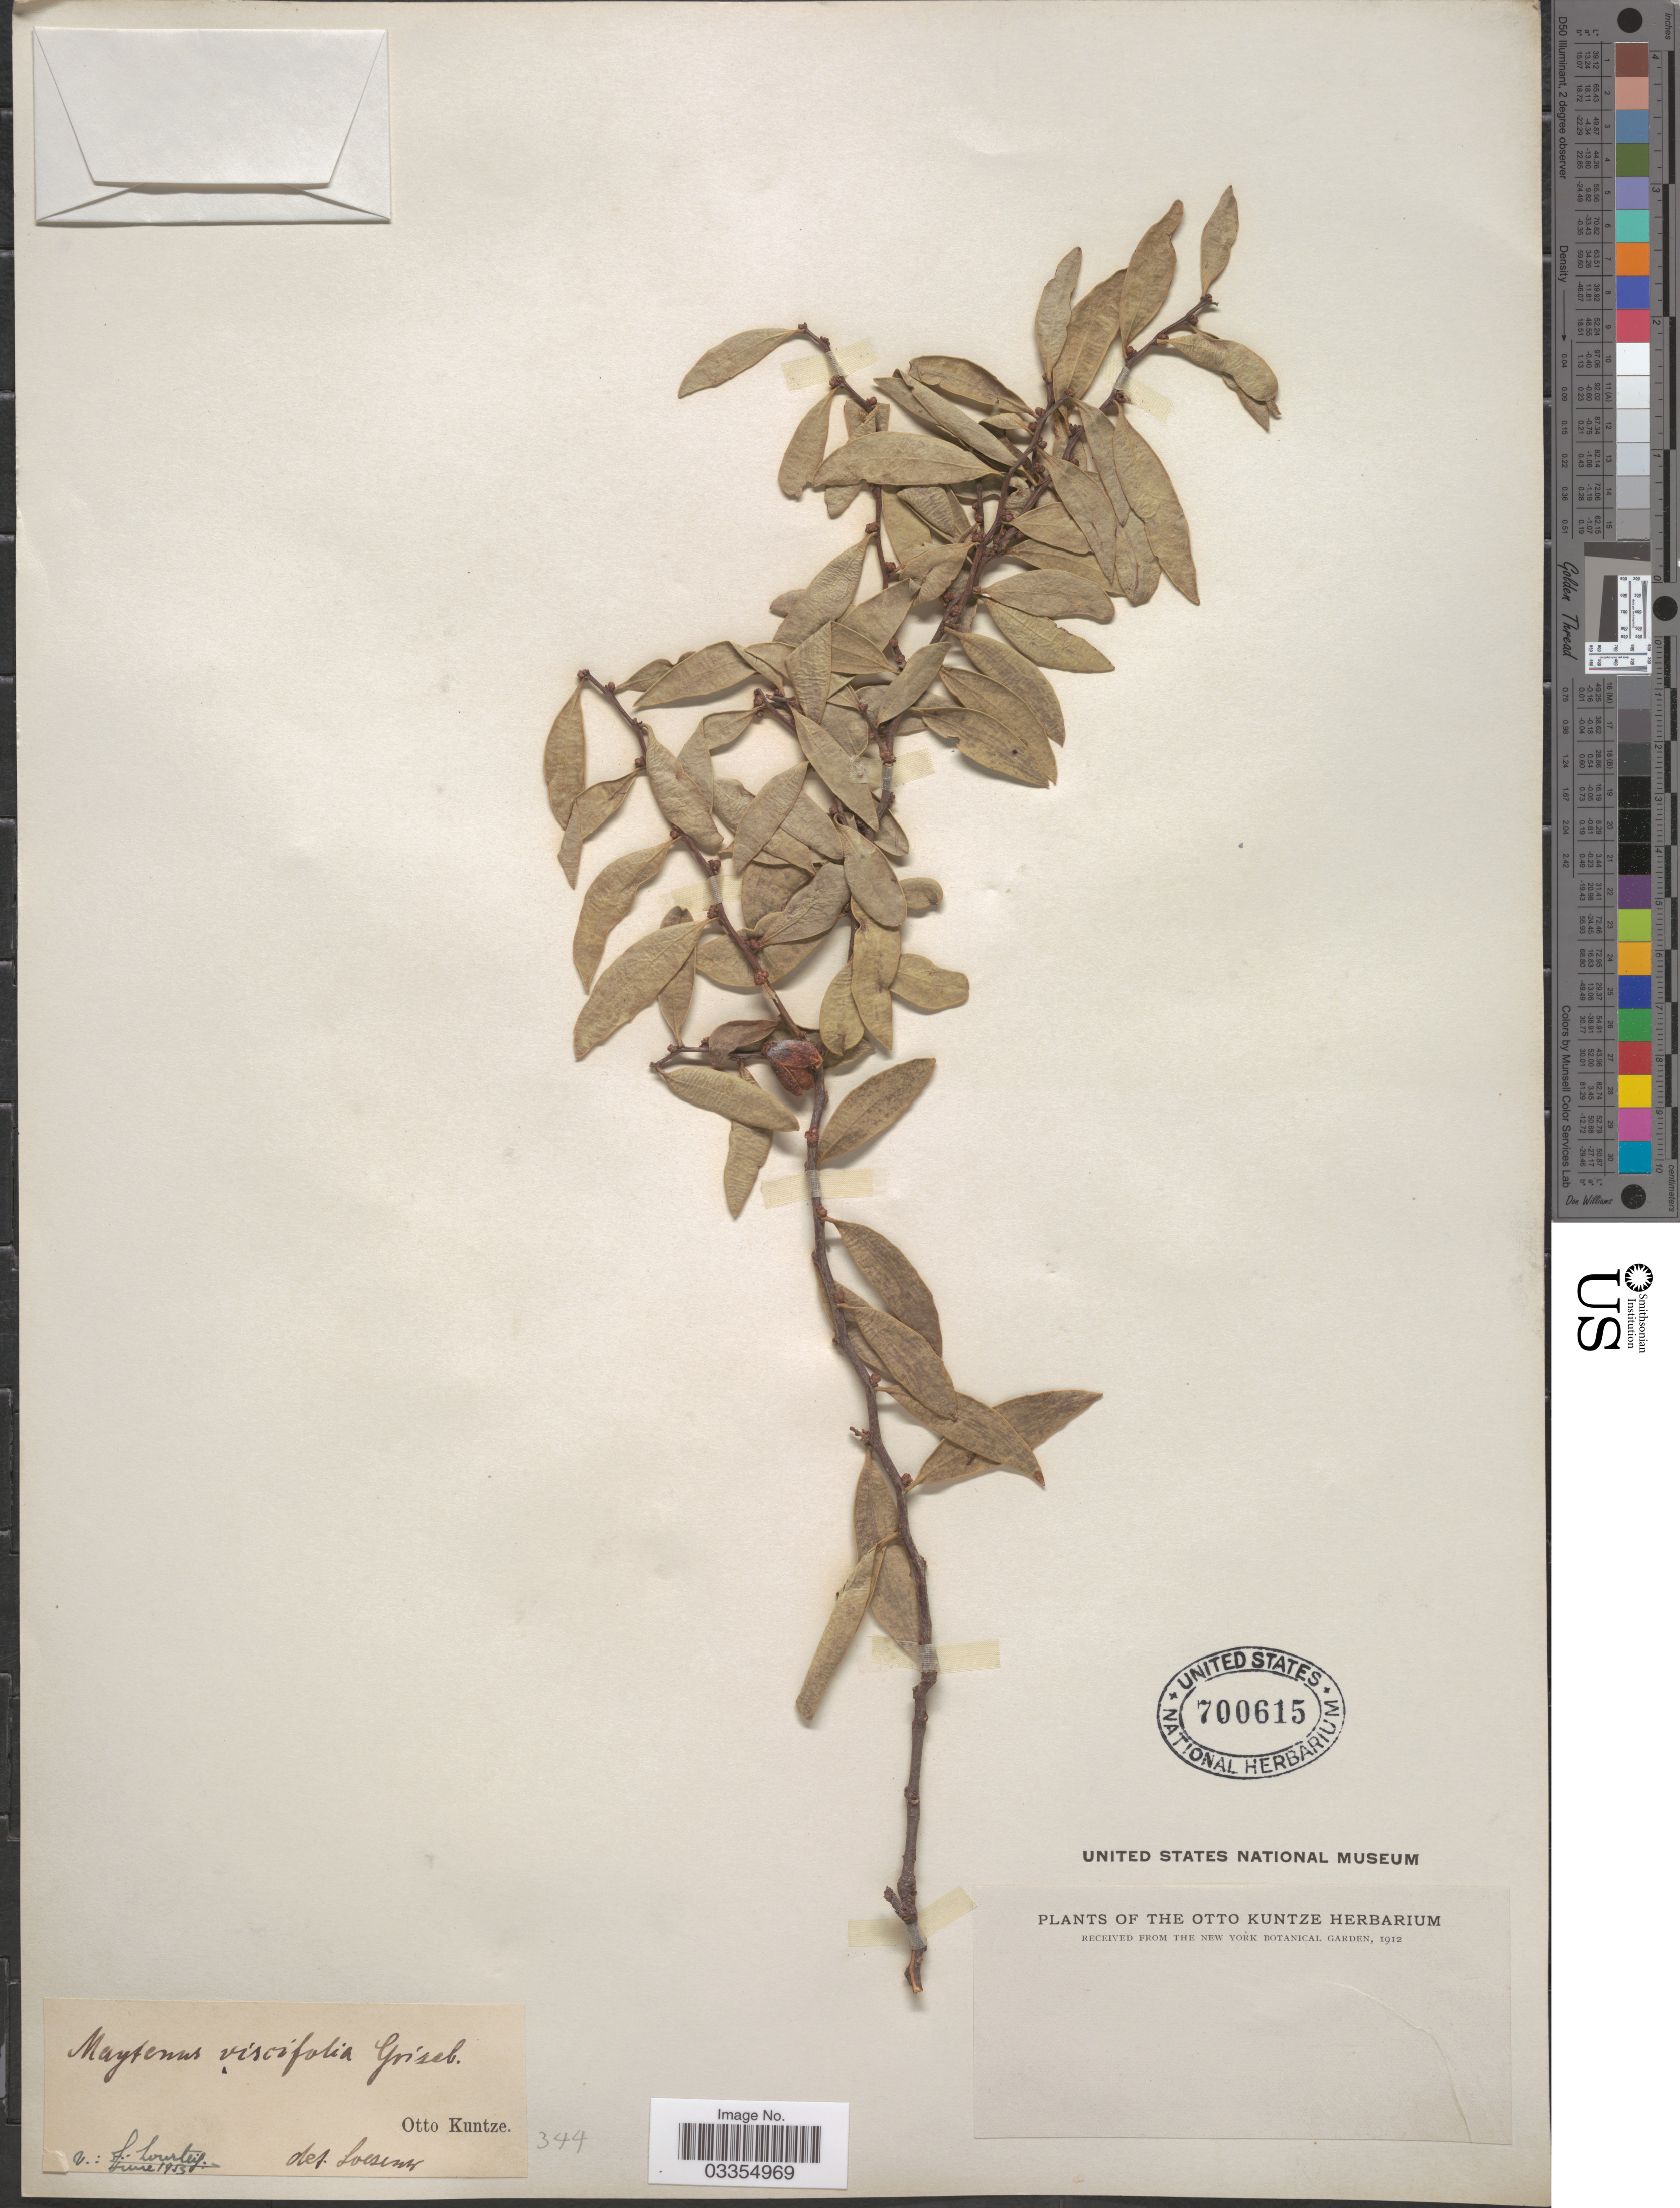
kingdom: Plantae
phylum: Tracheophyta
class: Magnoliopsida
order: Celastrales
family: Celastraceae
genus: Tricerma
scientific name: Tricerma viscifolium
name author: (Griseb.) Lundell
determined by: Strong, Mark T., (BOT), Smithsonian Institution - National Museum of Natural History (UNITED STATES)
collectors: C.E.O. Kuntze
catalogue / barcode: US 700615